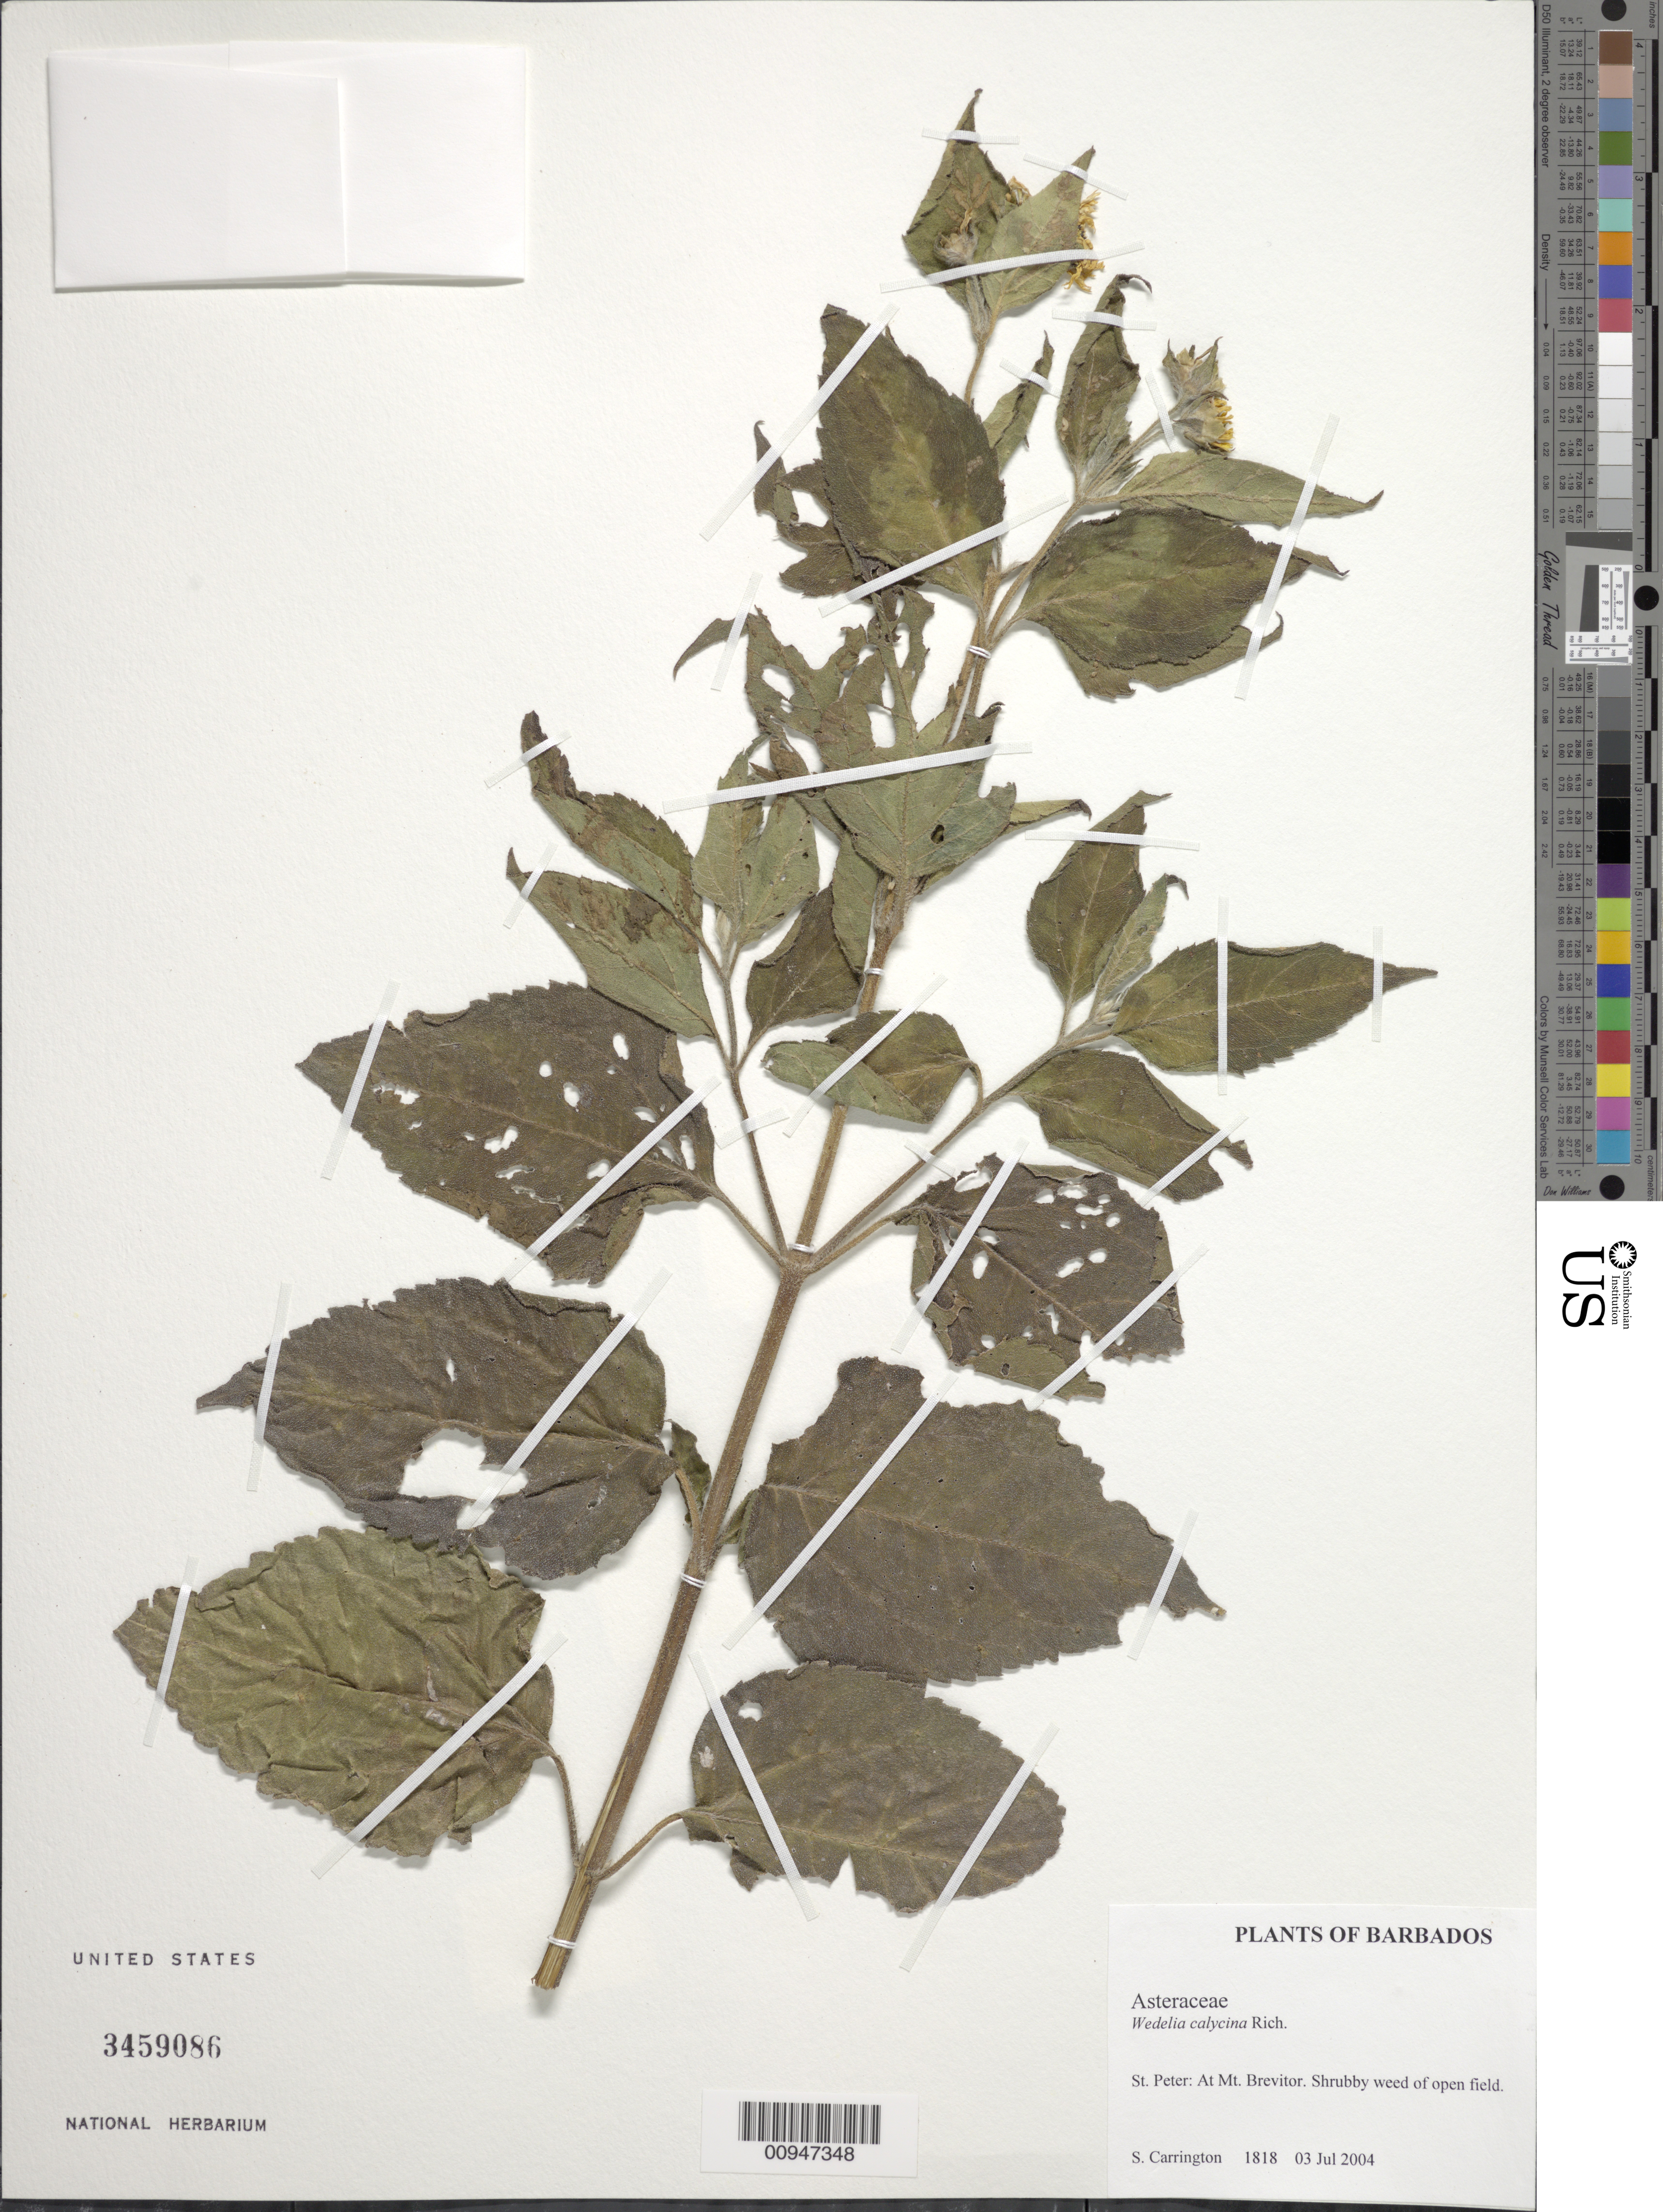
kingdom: Plantae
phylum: Tracheophyta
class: Magnoliopsida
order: Asterales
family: Asteraceae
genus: Wedelia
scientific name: Wedelia calycina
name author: Rich.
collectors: C. M. S. Carrington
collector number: SC 1818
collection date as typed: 03 Jul 2004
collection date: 2004-07-03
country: Barbados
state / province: Saint Peter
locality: At Mt. Brevitor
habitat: Open field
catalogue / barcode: US 3459086